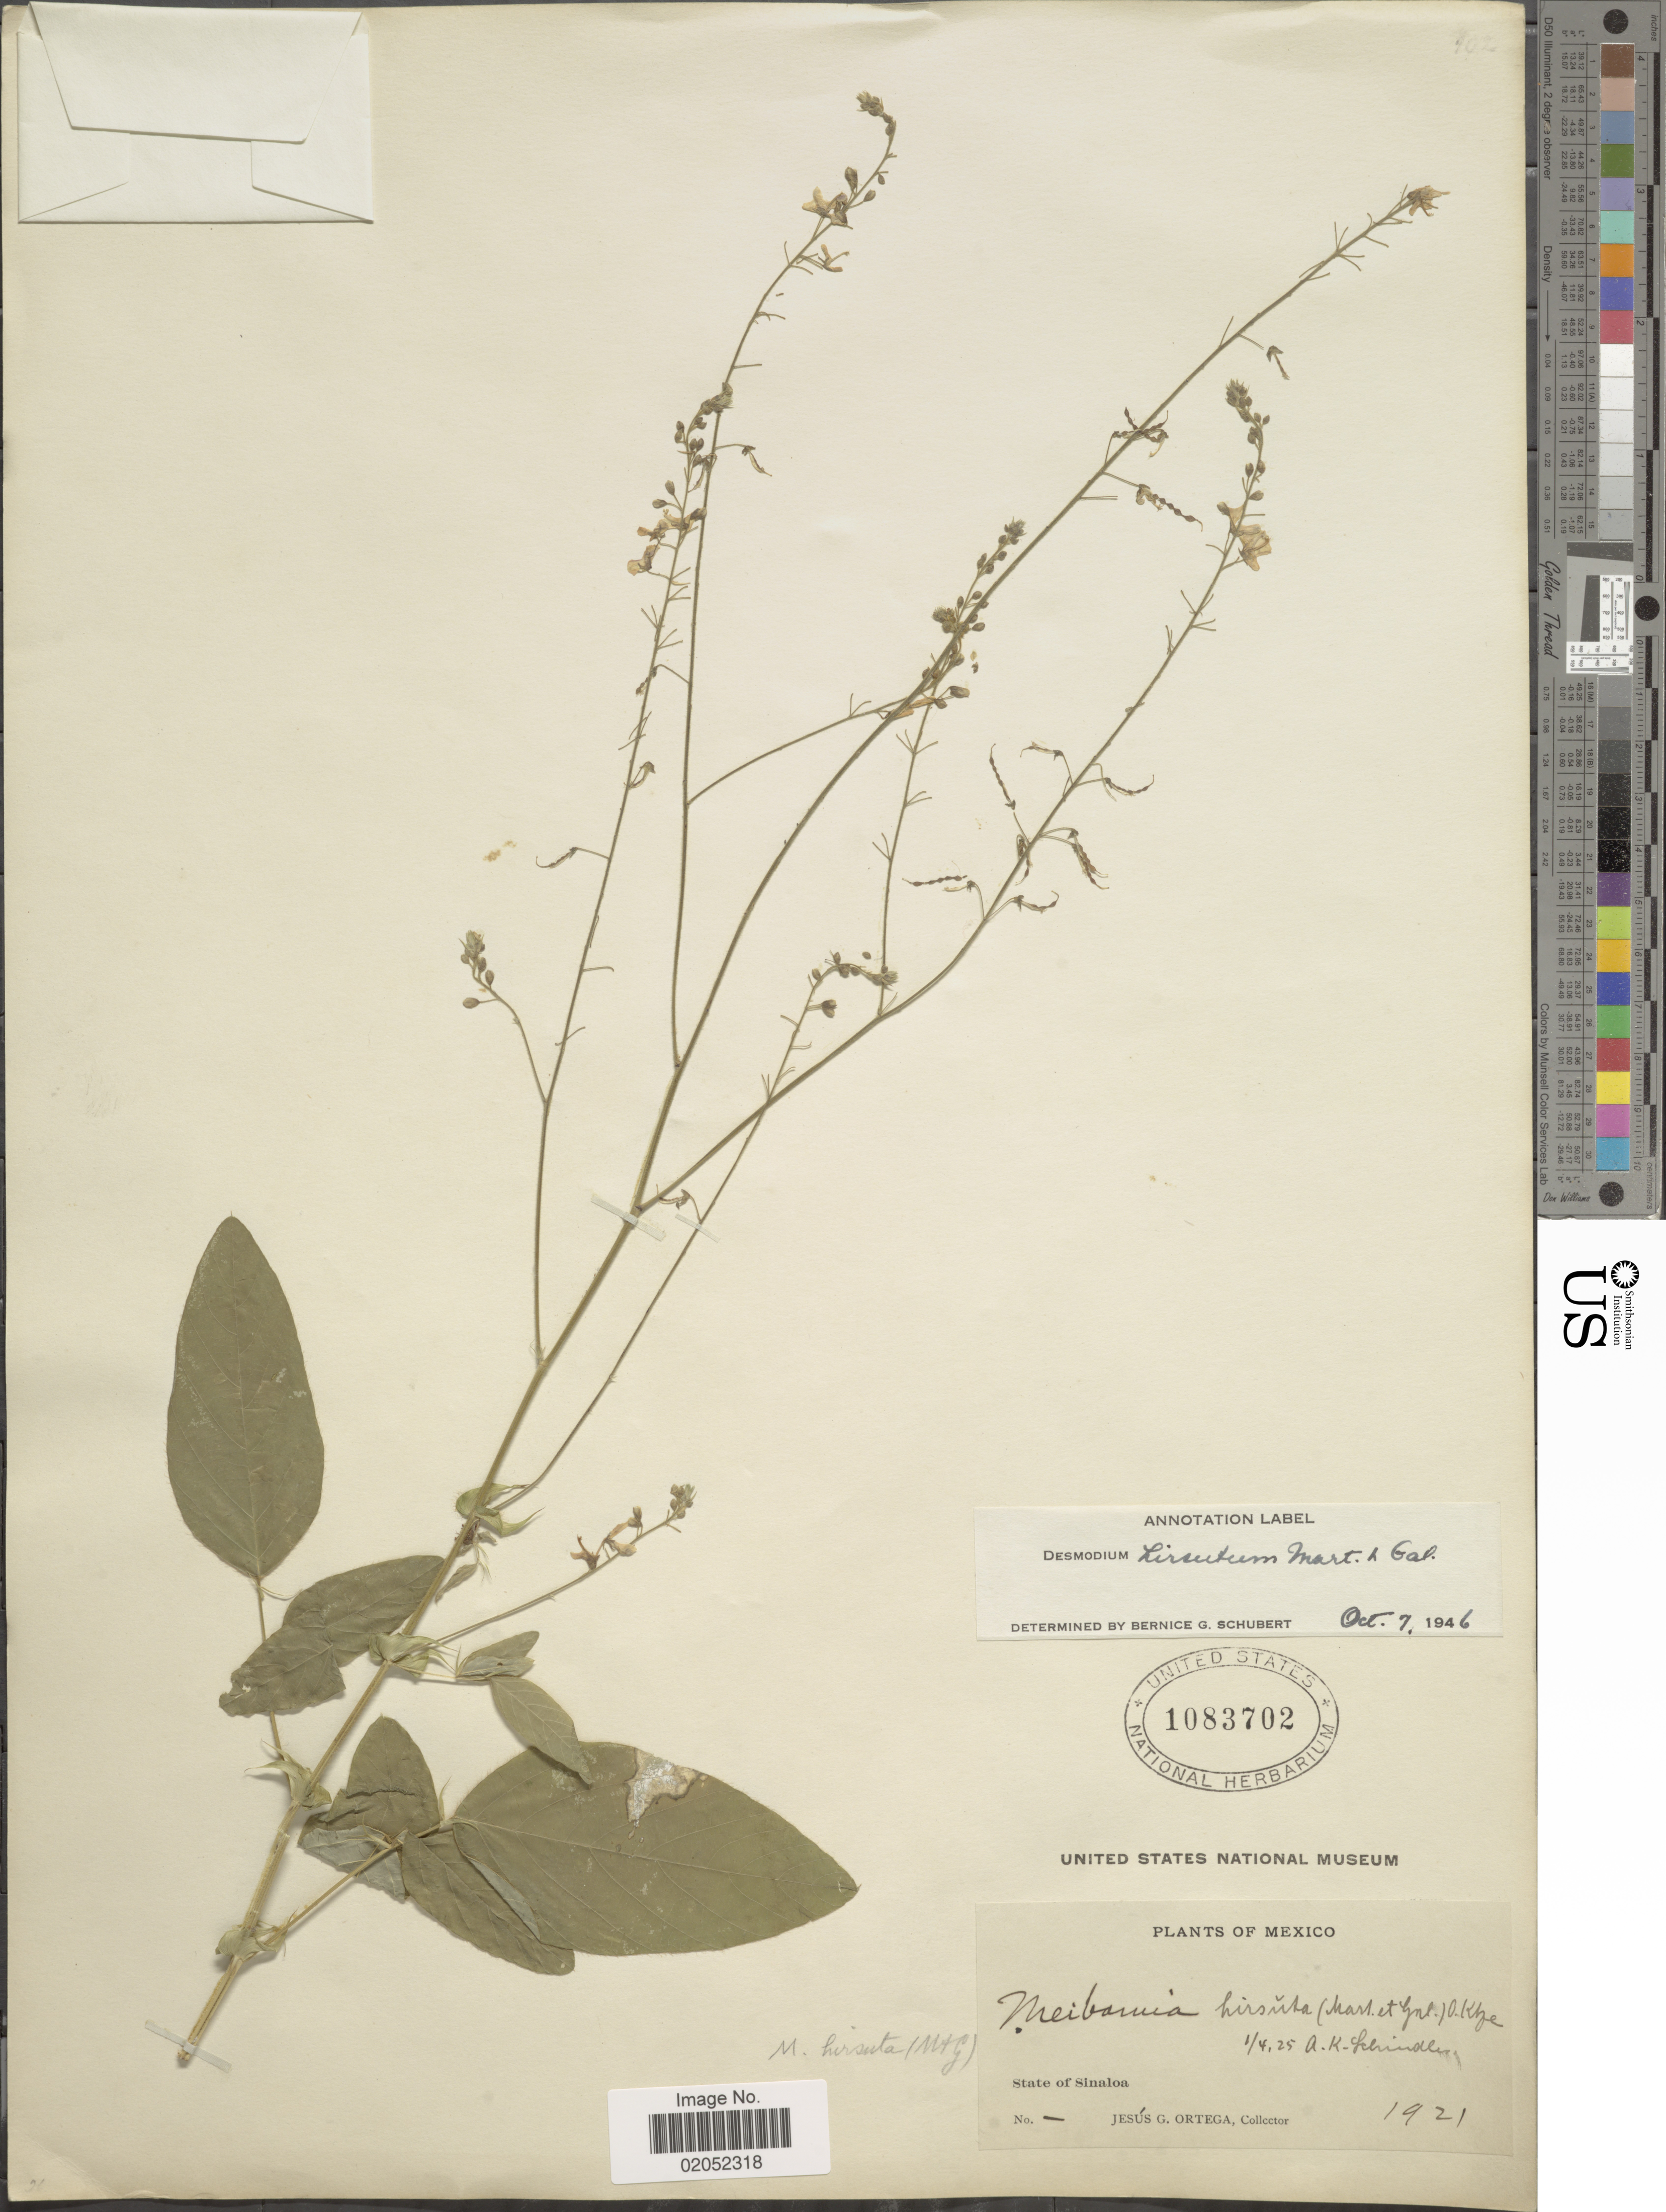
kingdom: Plantae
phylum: Tracheophyta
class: Magnoliopsida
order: Fabales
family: Fabaceae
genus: Desmodium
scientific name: Desmodium hirsutum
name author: M. Martens & Galeotti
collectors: J. Ortega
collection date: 1921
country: Mexico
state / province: Sinaloa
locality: State of Sinaloa.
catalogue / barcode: US 1083702